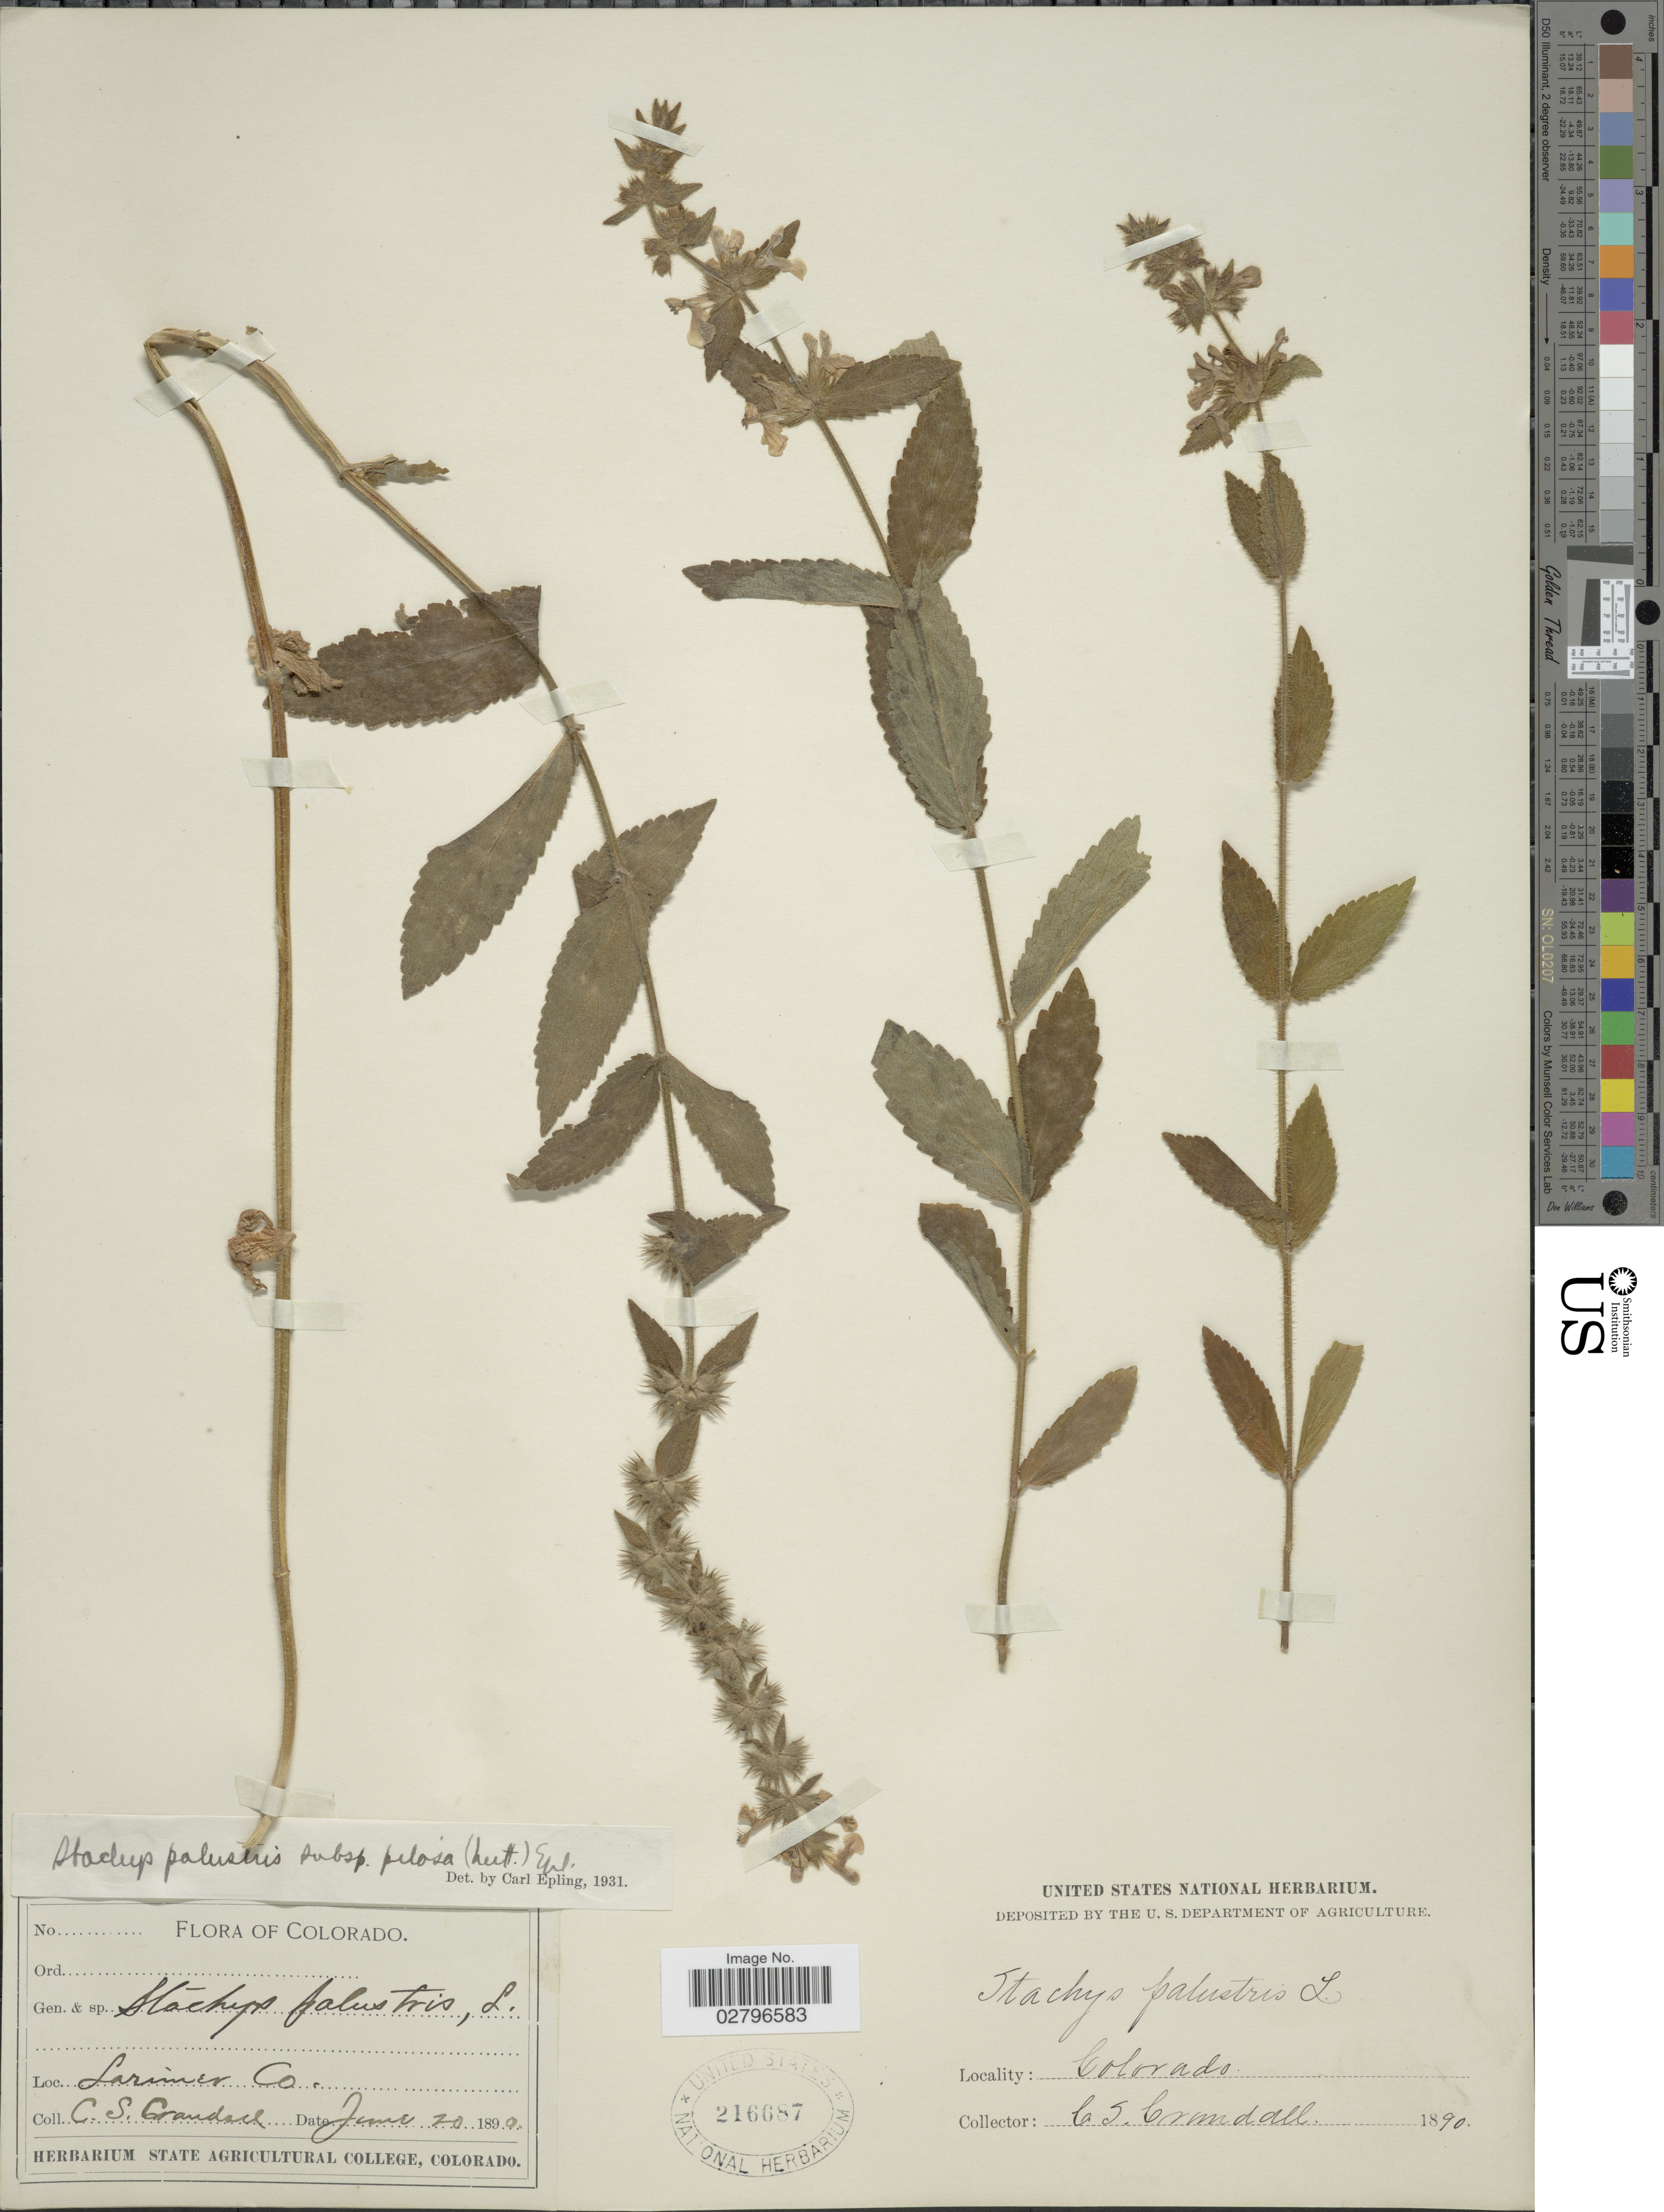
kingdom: Plantae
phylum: Tracheophyta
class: Magnoliopsida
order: Lamiales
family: Lamiaceae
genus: Stachys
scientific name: Stachys pilosa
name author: Nutt.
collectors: C. Crandall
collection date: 1890-06-20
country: United States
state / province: Colorado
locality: Larimer Co.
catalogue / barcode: US 216687